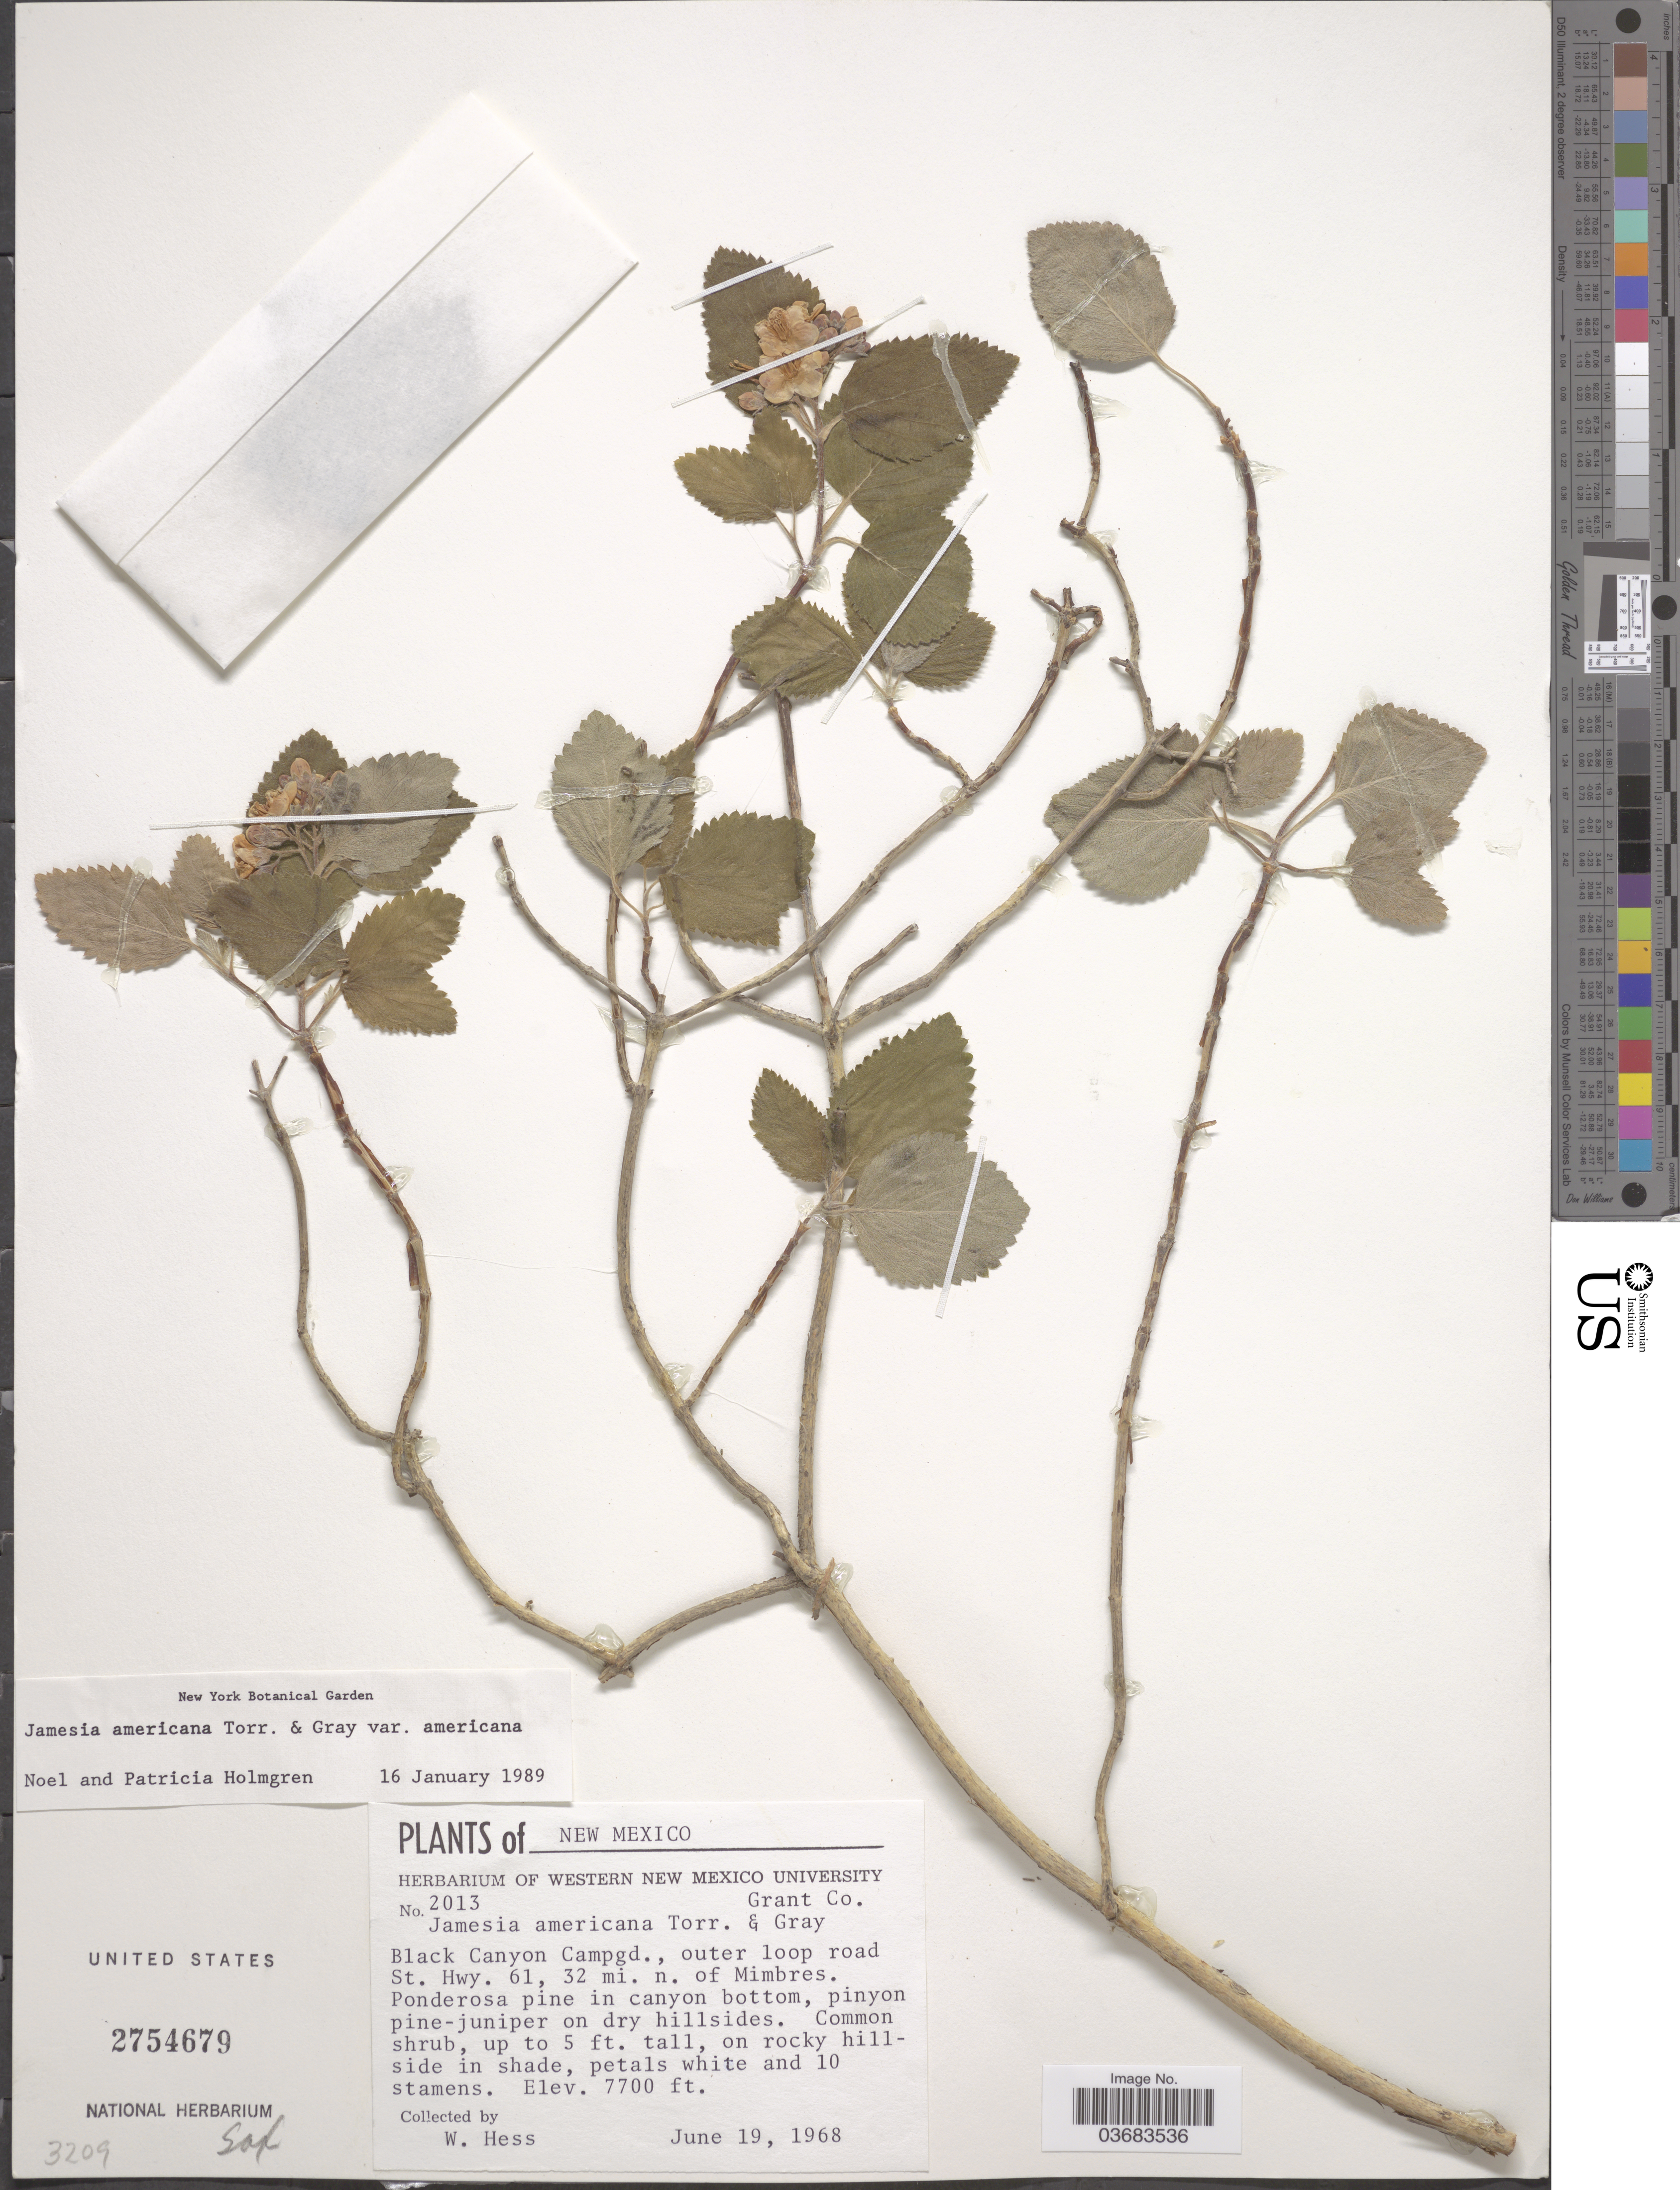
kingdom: Plantae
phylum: Tracheophyta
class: Magnoliopsida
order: Cornales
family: Hydrangeaceae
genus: Edwinia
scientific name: Edwinia americana var. americana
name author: (Torr. & A. Gray) A. Heller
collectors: W. Hess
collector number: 2013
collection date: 1968-06-19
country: United States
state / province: New Mexico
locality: Grant Co. Black Canyon Campgd., outer loop road St. Hwy. 61, 32 mi. n. of Mimbres.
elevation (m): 2347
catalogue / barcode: US 2754679